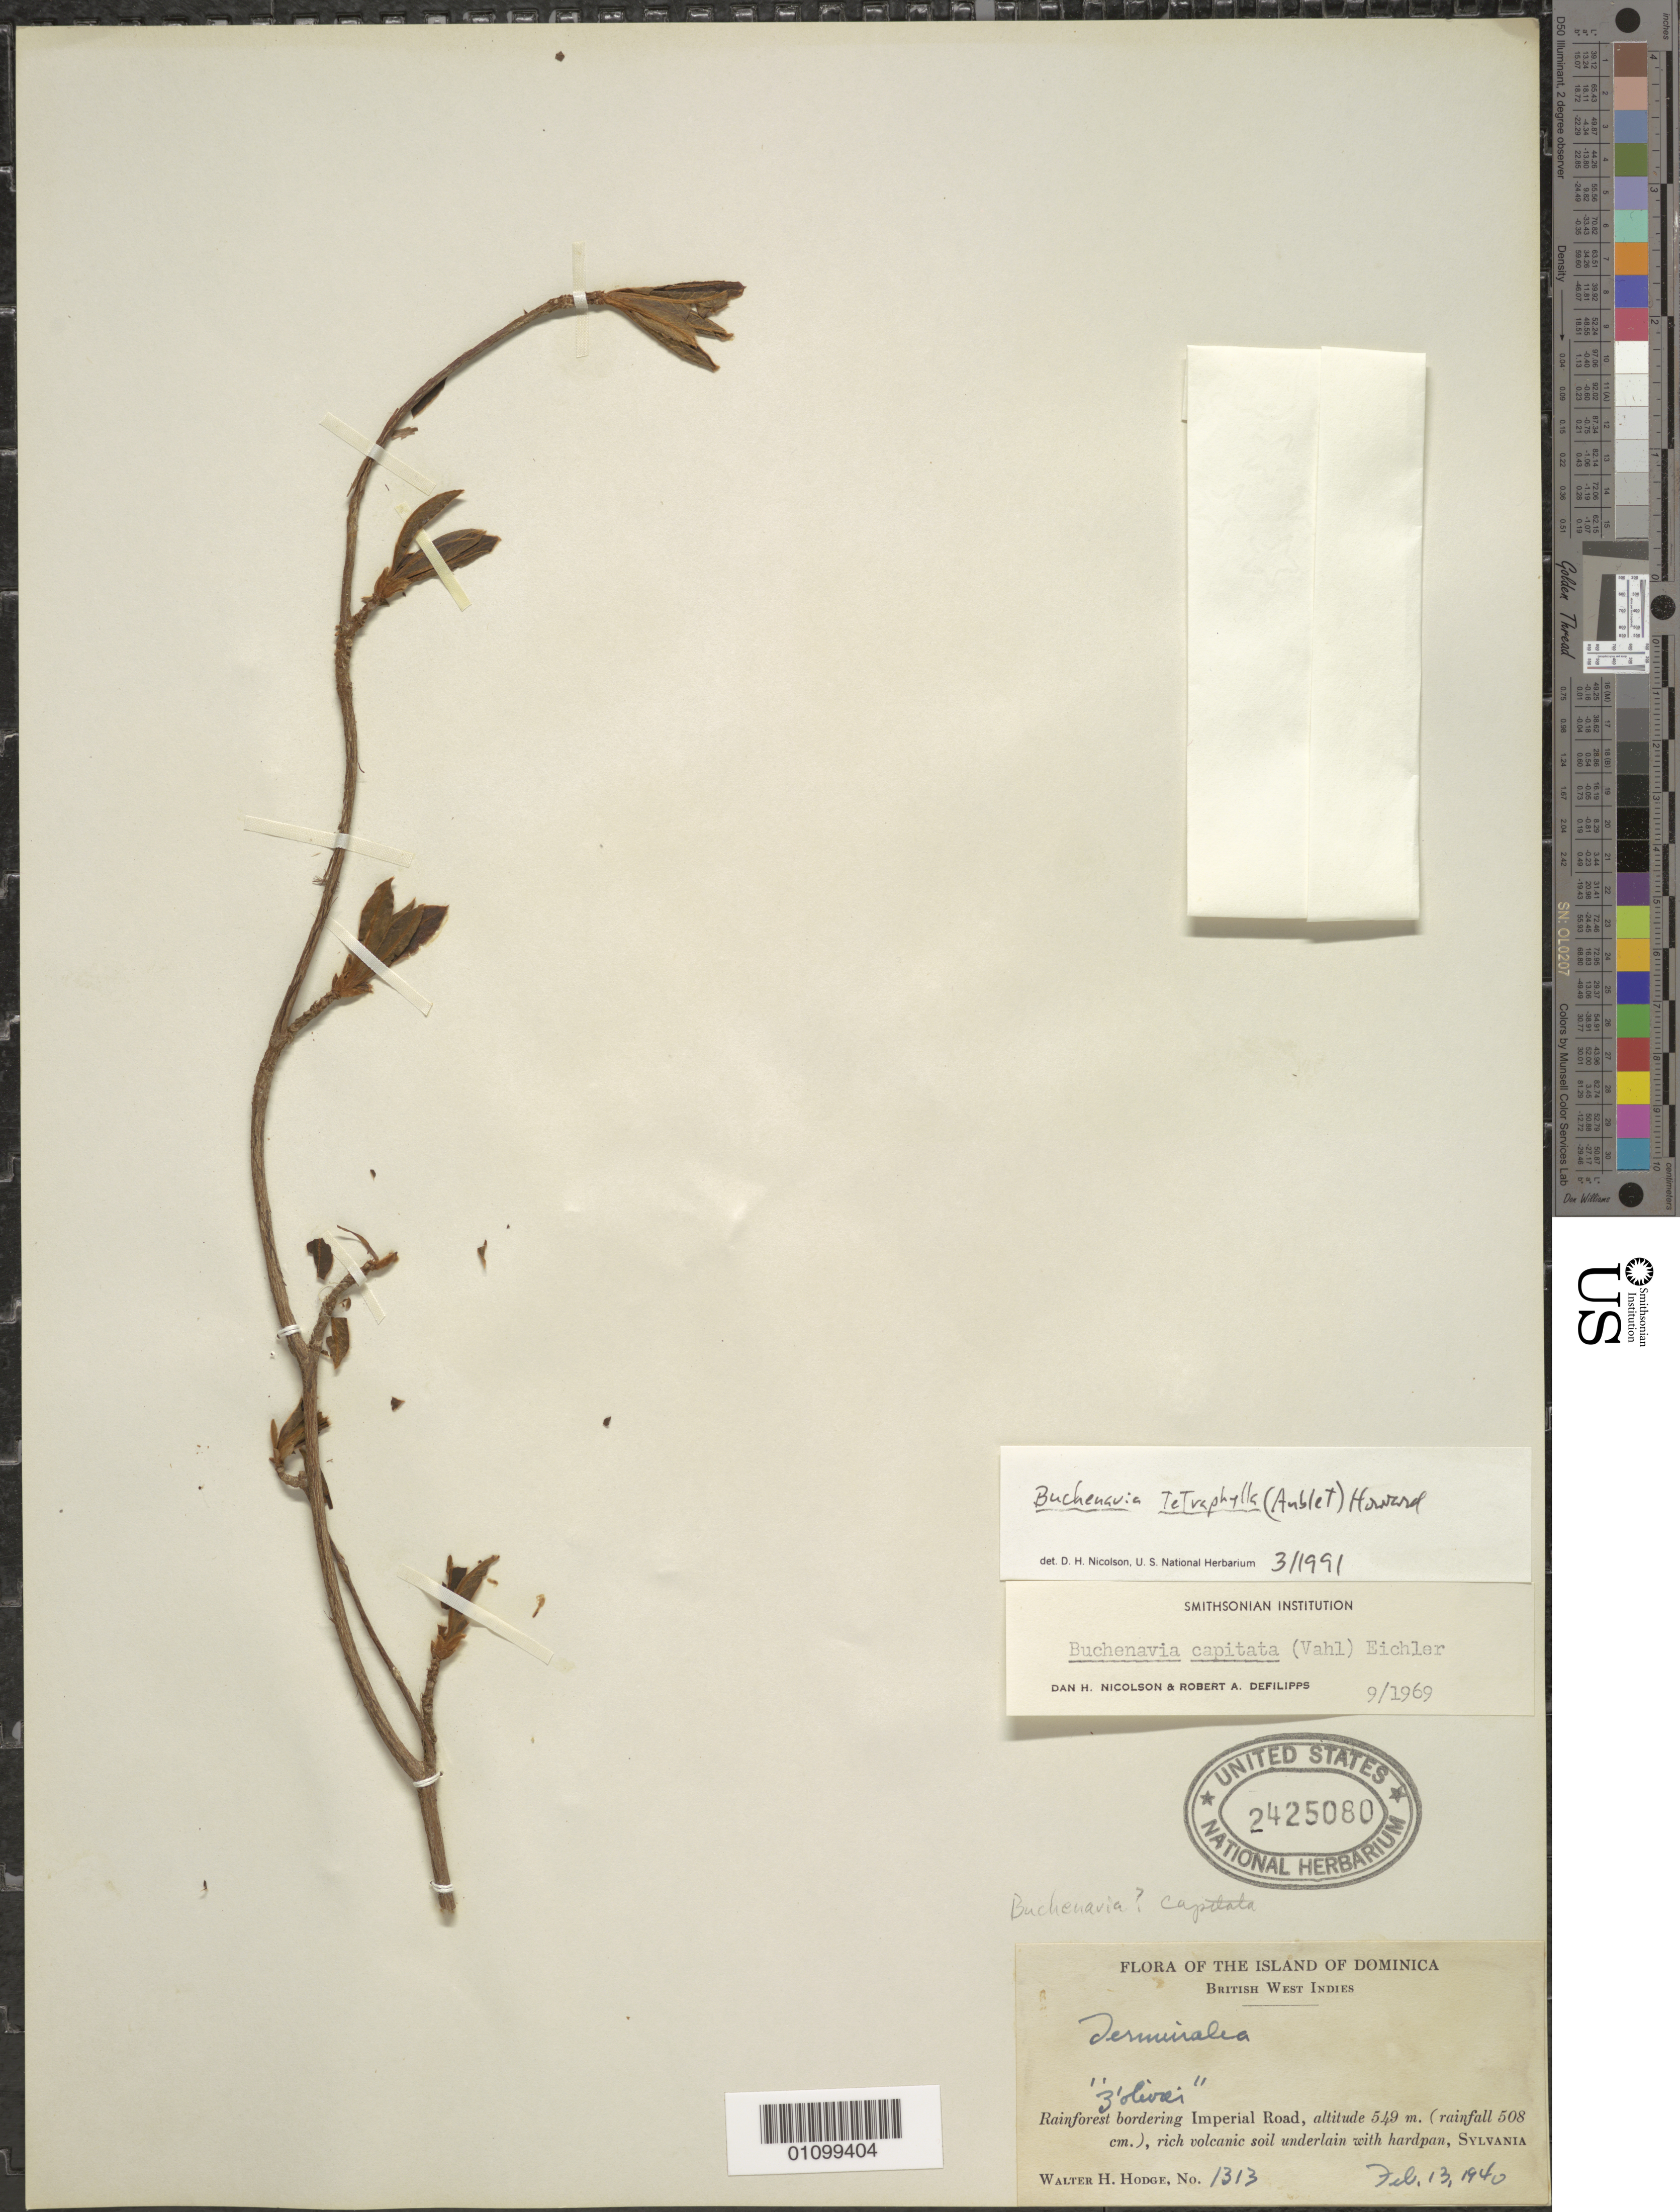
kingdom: Plantae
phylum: Tracheophyta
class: Magnoliopsida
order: Myrtales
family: Combretaceae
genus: Terminalia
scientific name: Terminalia tetraphylla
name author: (Aubl.) Gere & Boatwr.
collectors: W. Hodge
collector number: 1313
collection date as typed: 13 Feb 1940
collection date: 1940-02-13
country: Dominica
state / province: St. Paul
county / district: Sylvania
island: Dominica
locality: Rainforest bordering Imperial Road, rich volcanic soil underlain with hardpan.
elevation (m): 549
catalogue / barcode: US 2425080